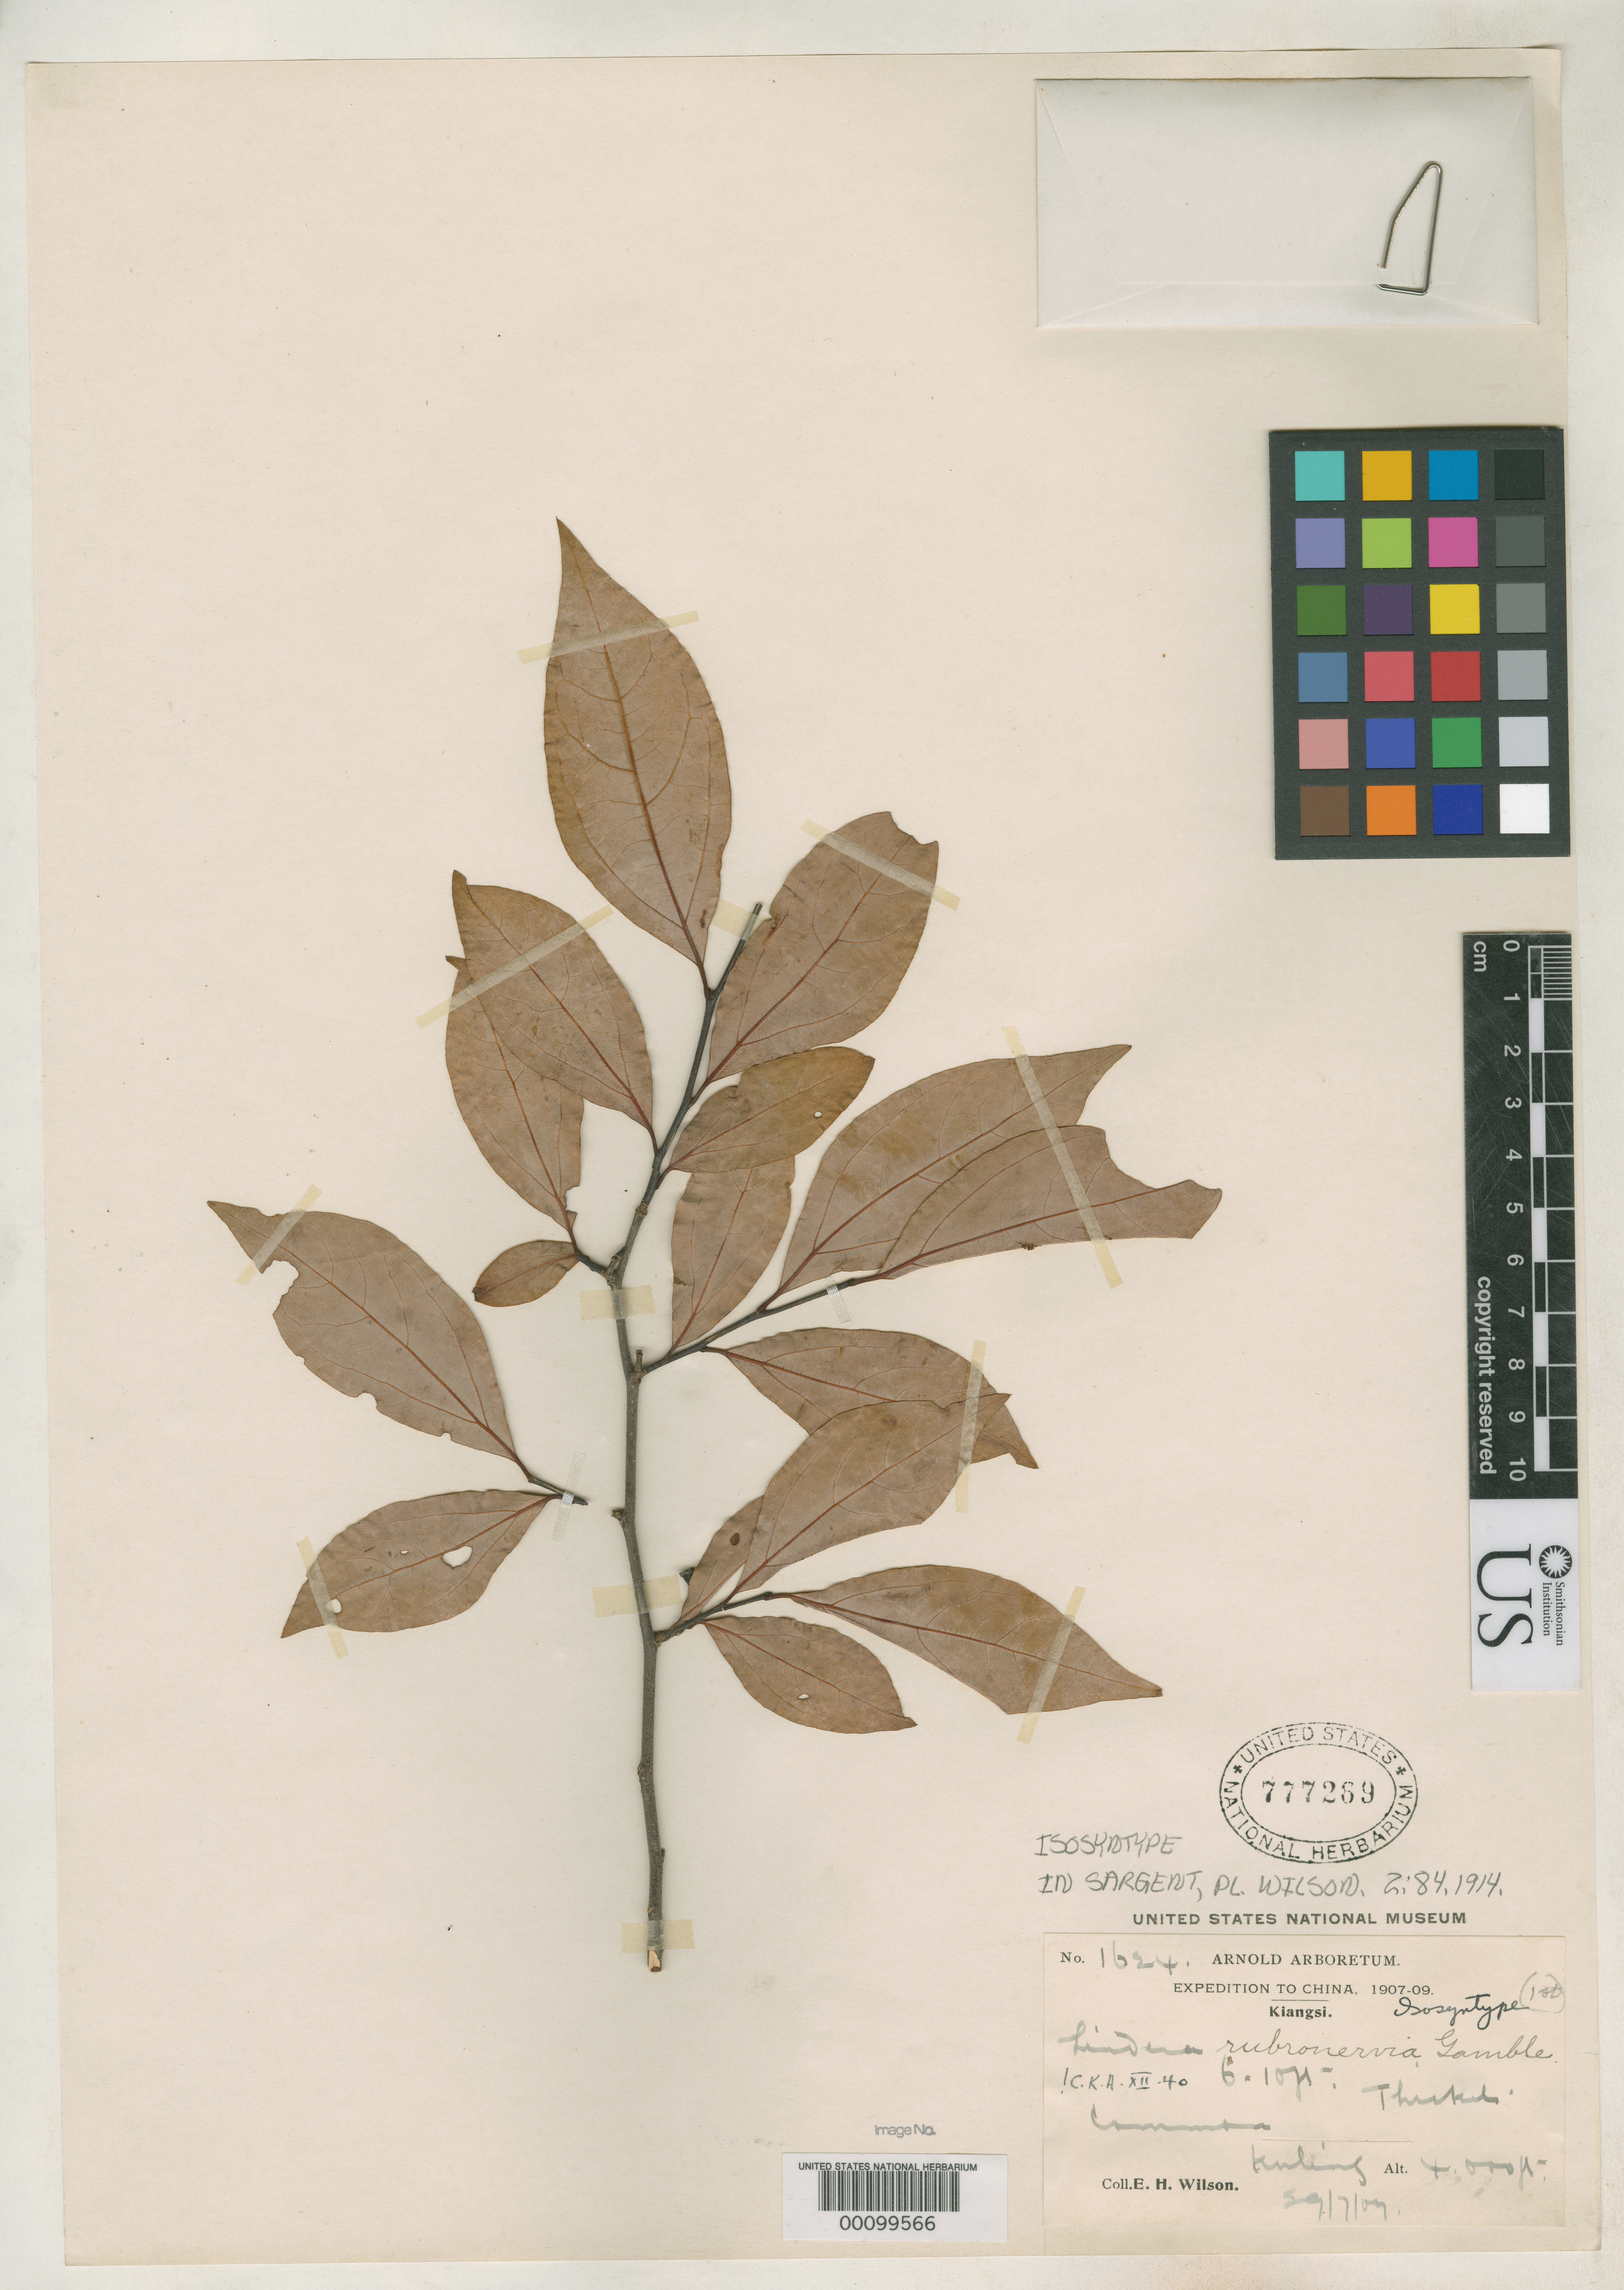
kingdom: Plantae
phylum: Tracheophyta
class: Magnoliopsida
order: Laurales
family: Lauraceae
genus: Lindera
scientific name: Lindera rubronervia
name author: Gamble in Sarg.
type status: Isosyntype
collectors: E. H. Wilson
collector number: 1624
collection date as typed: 1907 to -- --- 1909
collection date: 1907/1909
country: China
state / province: Jiangxi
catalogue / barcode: US 777269